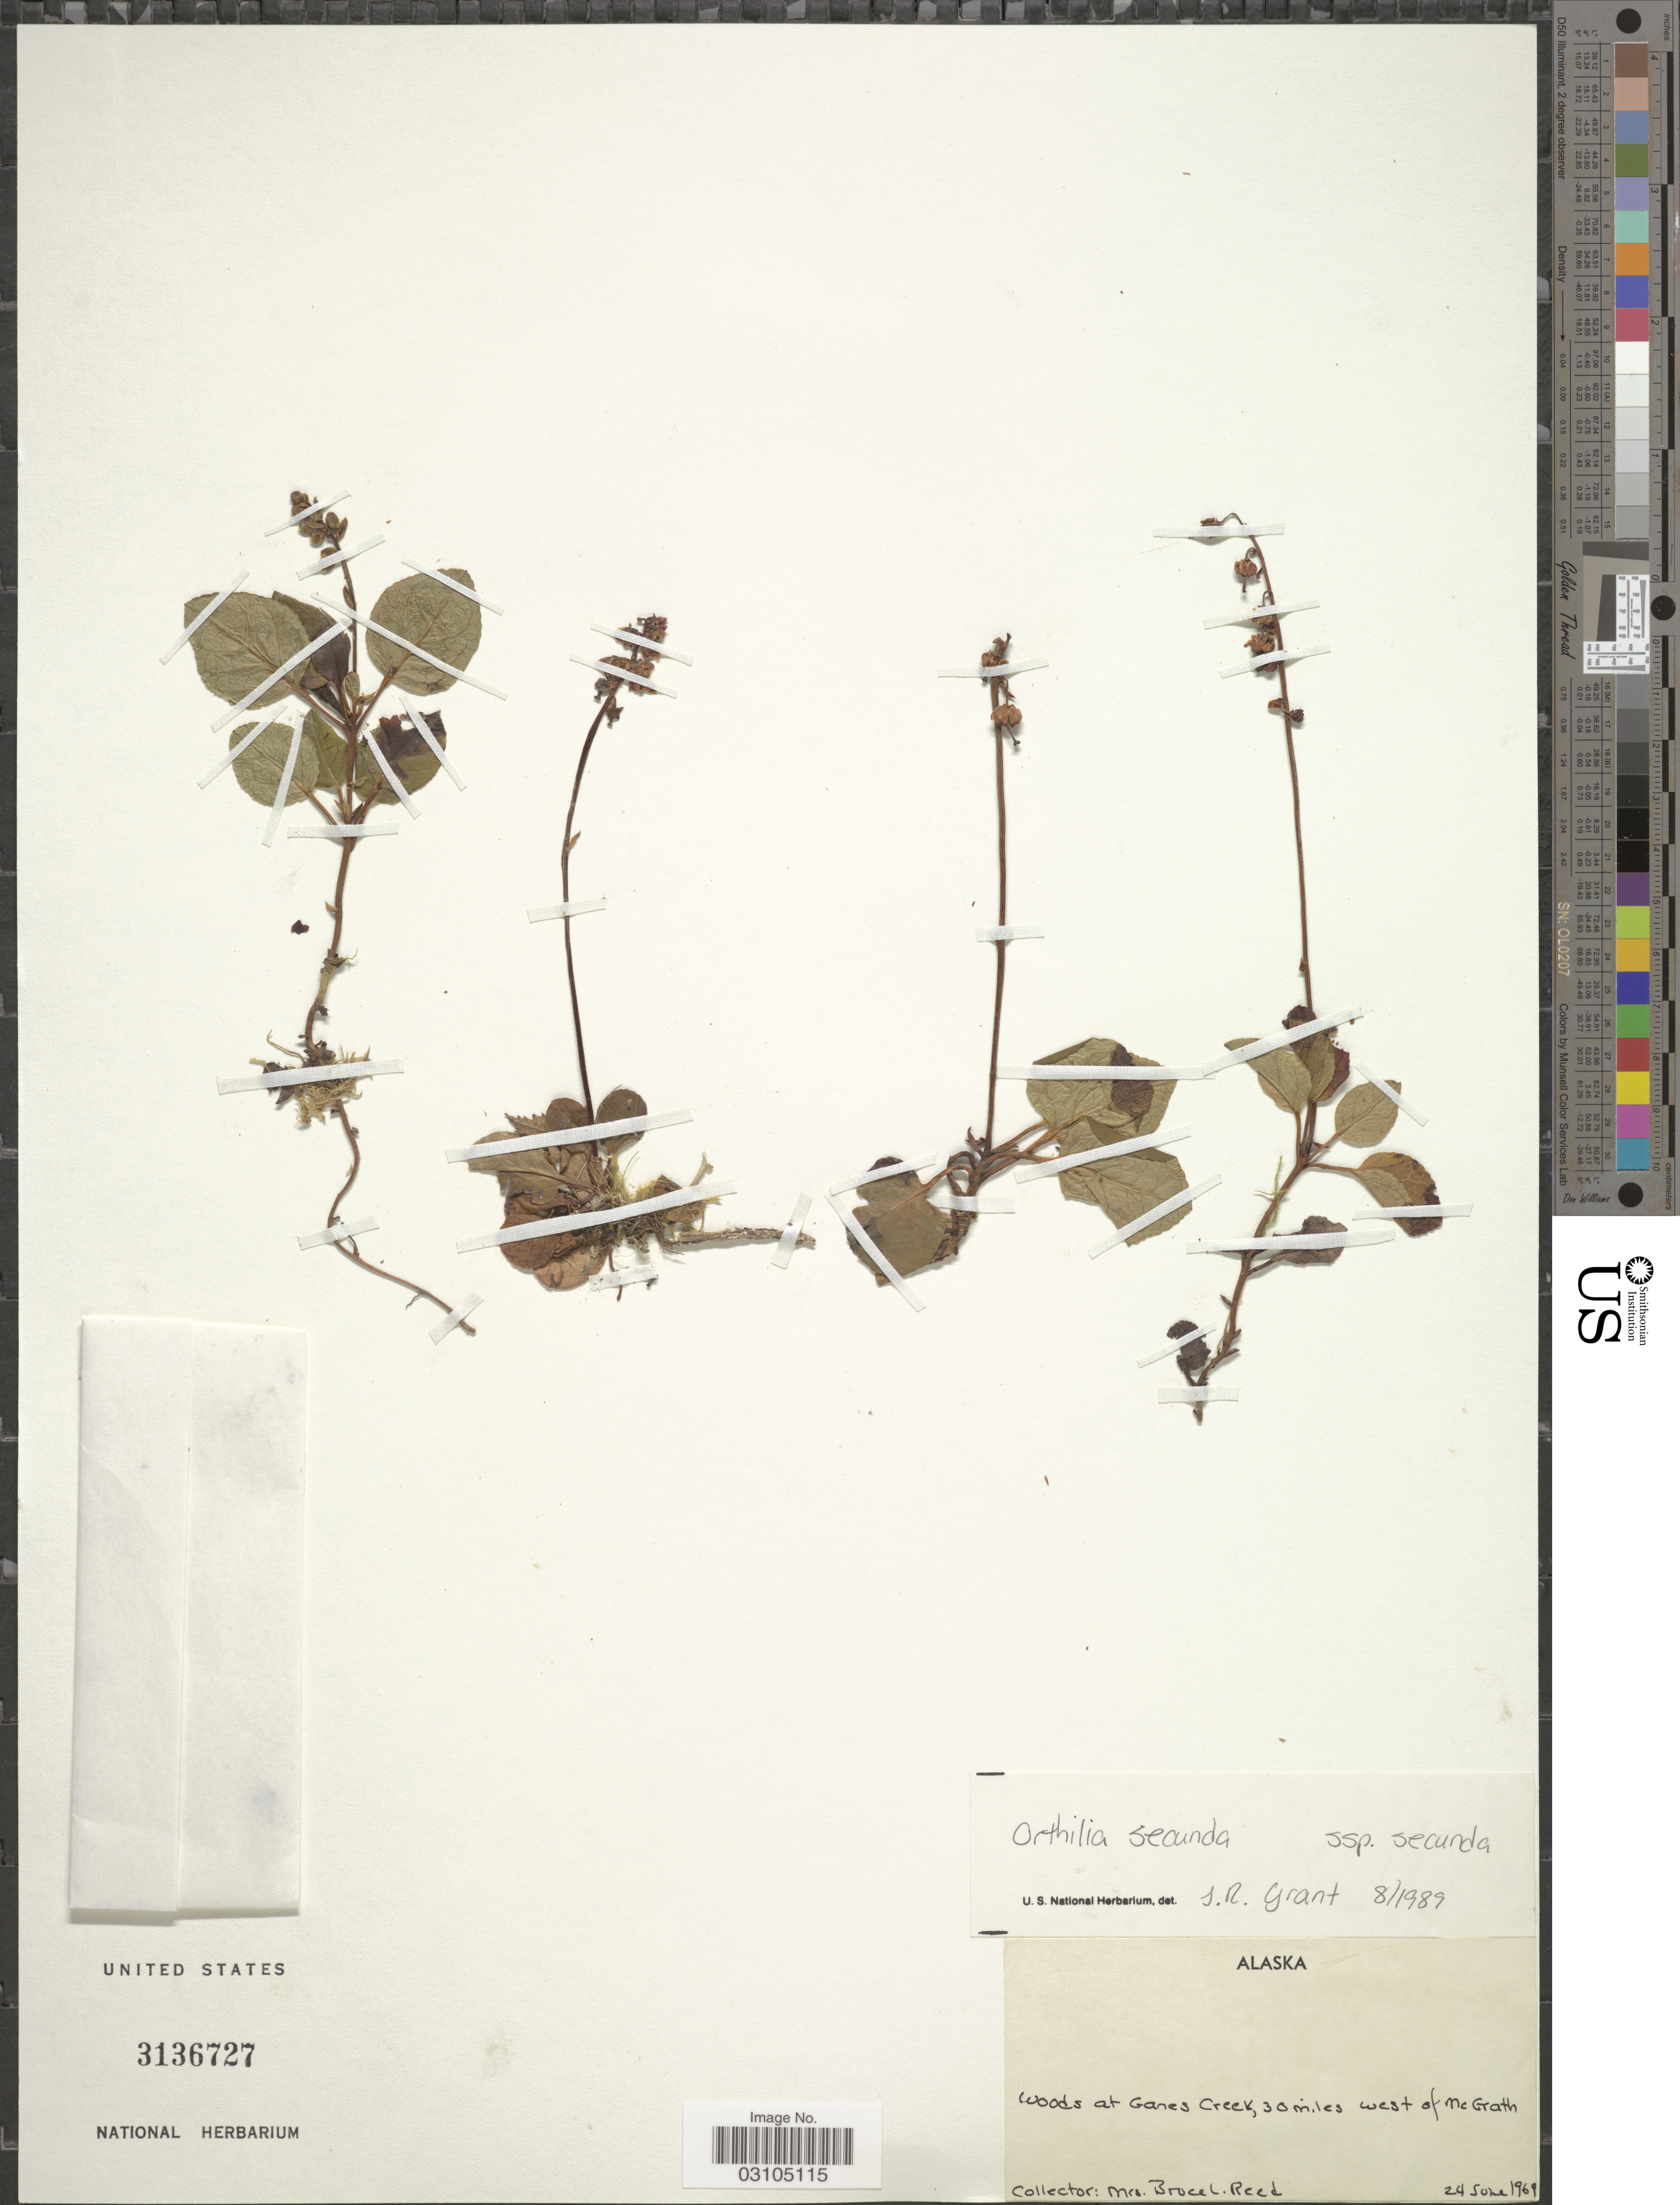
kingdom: Plantae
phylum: Tracheophyta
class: Magnoliopsida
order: Ericales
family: Ericaceae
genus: Orthilia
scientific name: Orthilia secunda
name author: (L.) House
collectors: B. Reed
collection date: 1969-06-24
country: United States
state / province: Alaska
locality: At Ganes Creek, 30 miles west of McGrath.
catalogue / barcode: US 3136727